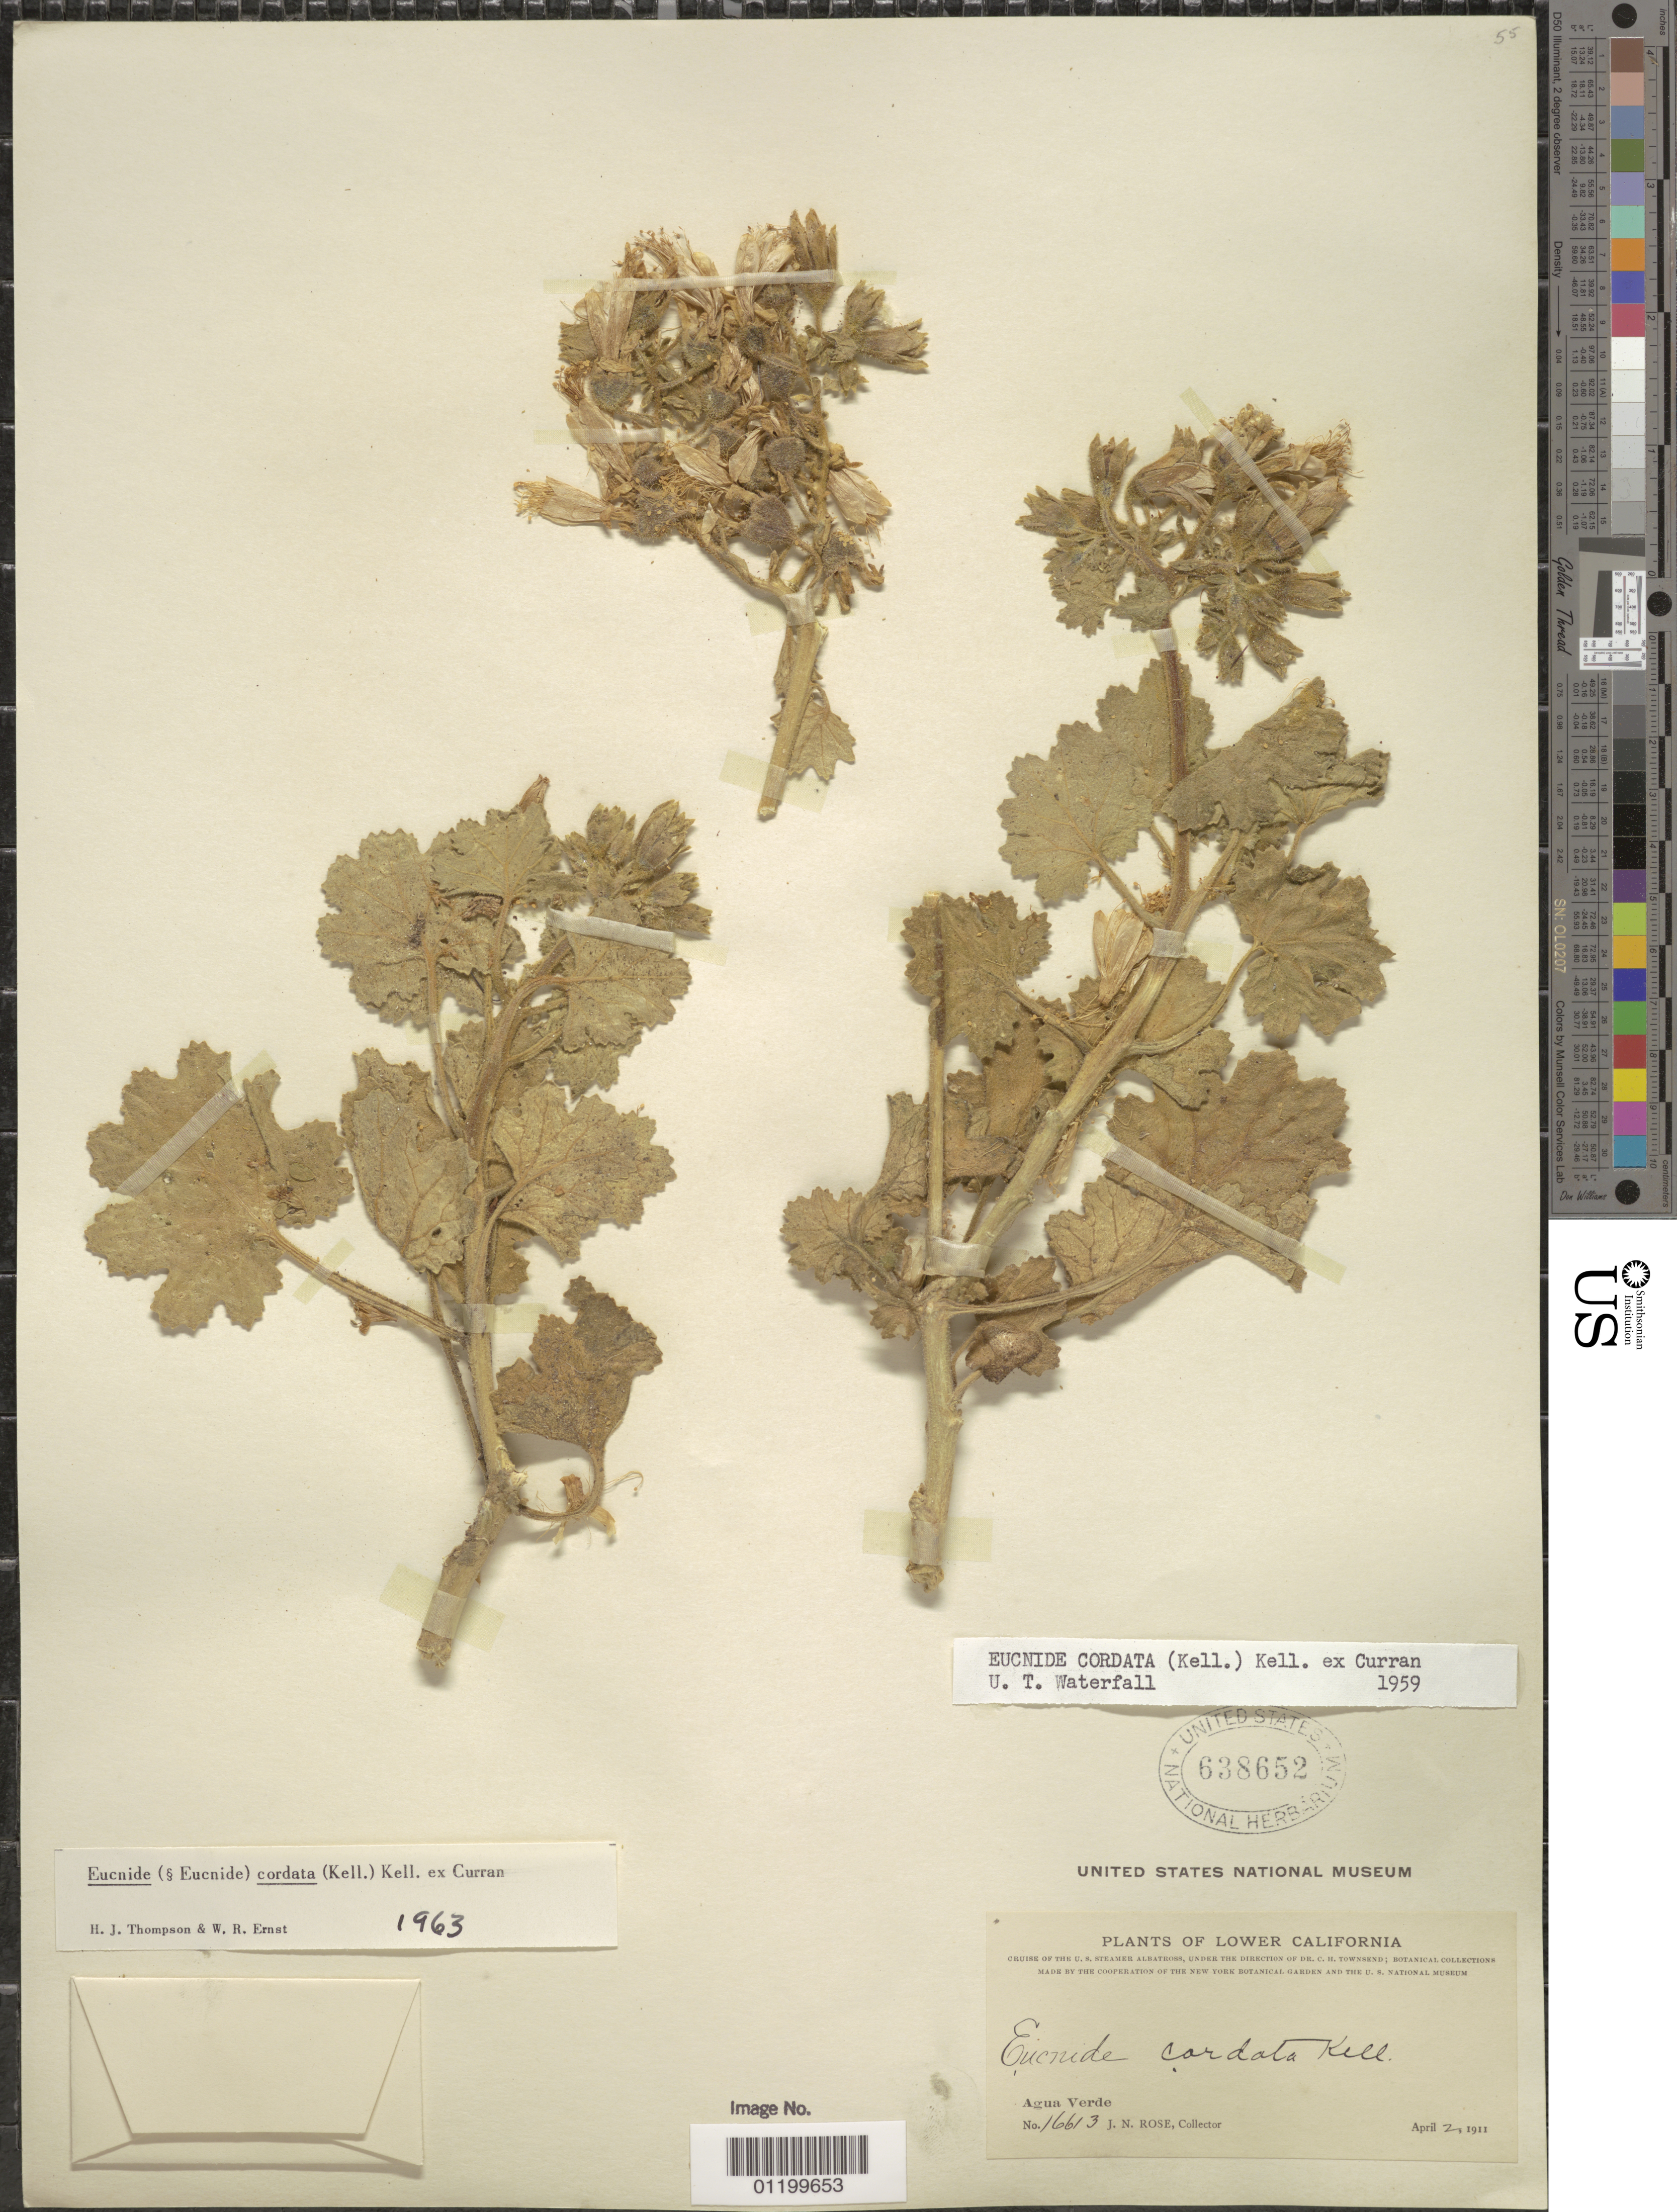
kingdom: Plantae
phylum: Tracheophyta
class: Magnoliopsida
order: Cornales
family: Loasaceae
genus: Eucnide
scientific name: Eucnide cordata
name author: (Kell.) Kellogg ex Curran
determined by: Thompson, H. J.; Ernst, W. R.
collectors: J. N. Rose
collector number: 16613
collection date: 1911-04-02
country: Mexico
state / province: Baja California Sur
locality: Agua Verde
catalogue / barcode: US 638652